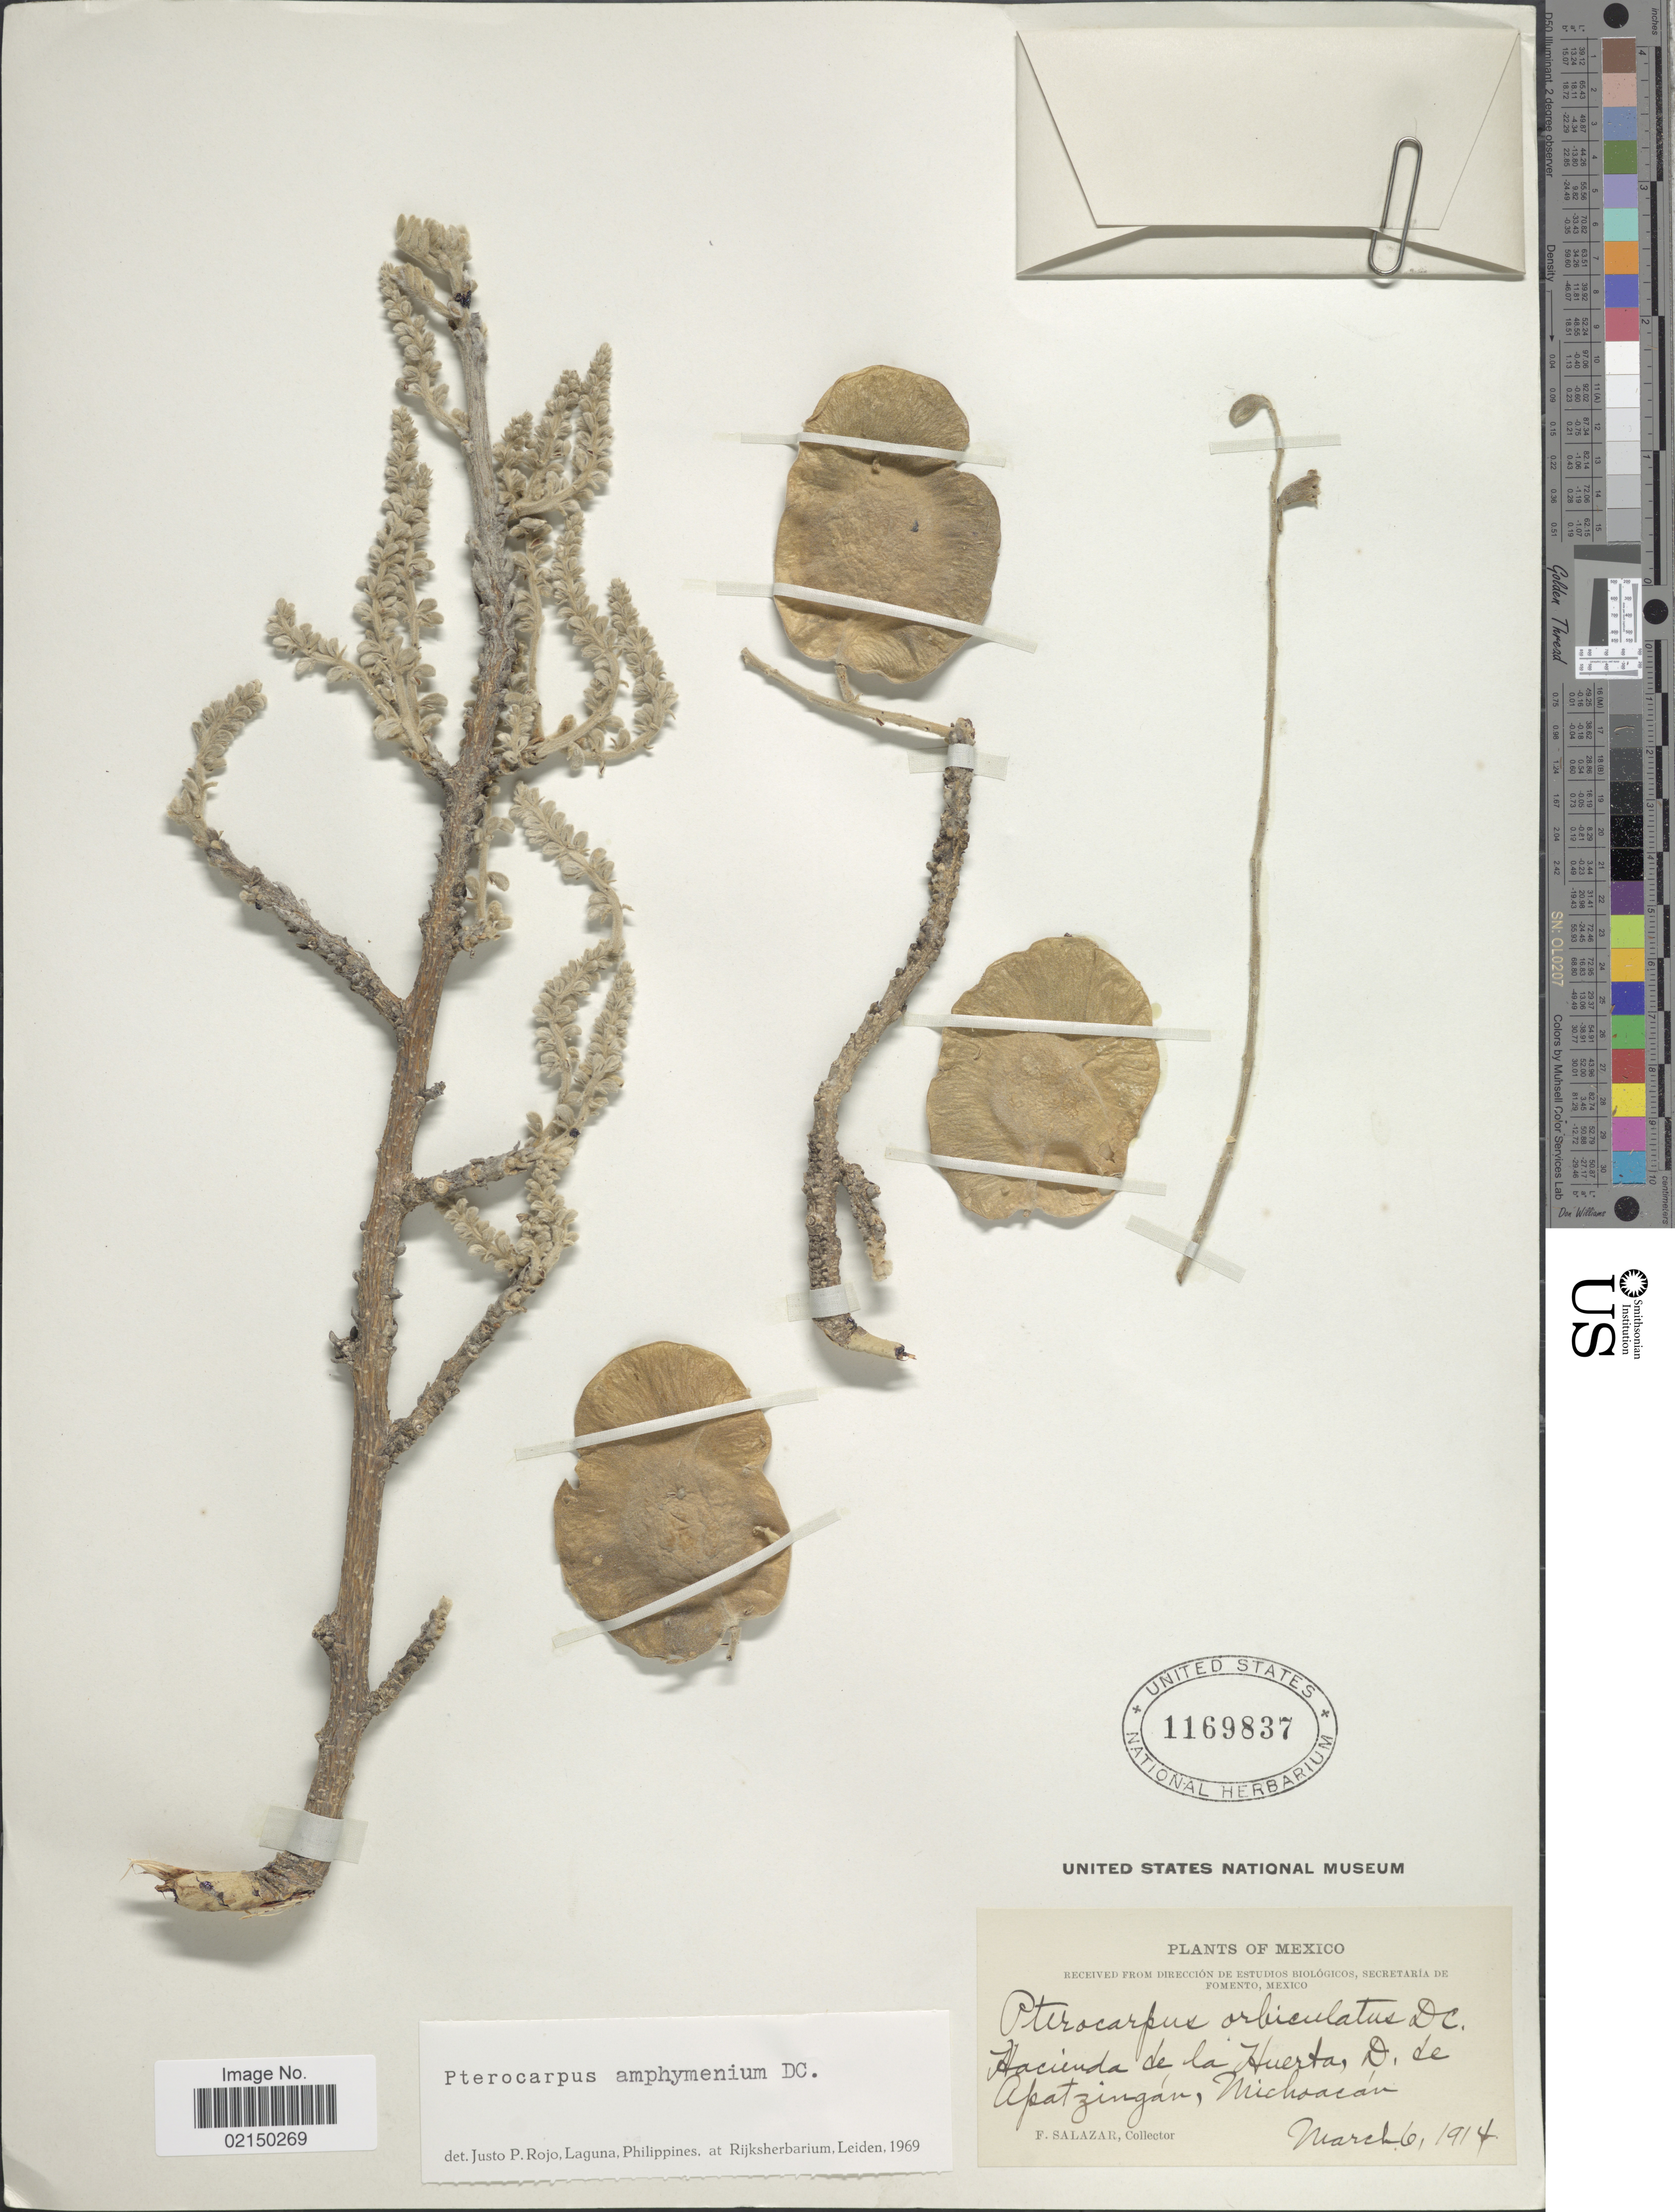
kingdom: Plantae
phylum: Tracheophyta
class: Magnoliopsida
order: Fabales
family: Fabaceae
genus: Pterocarpus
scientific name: Pterocarpus orbiculatus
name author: DC.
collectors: F. Salazar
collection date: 1914-03-06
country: Mexico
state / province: Michoacán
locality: Hacienda de la Huerta, D. de Apatzingan.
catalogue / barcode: US 1169837